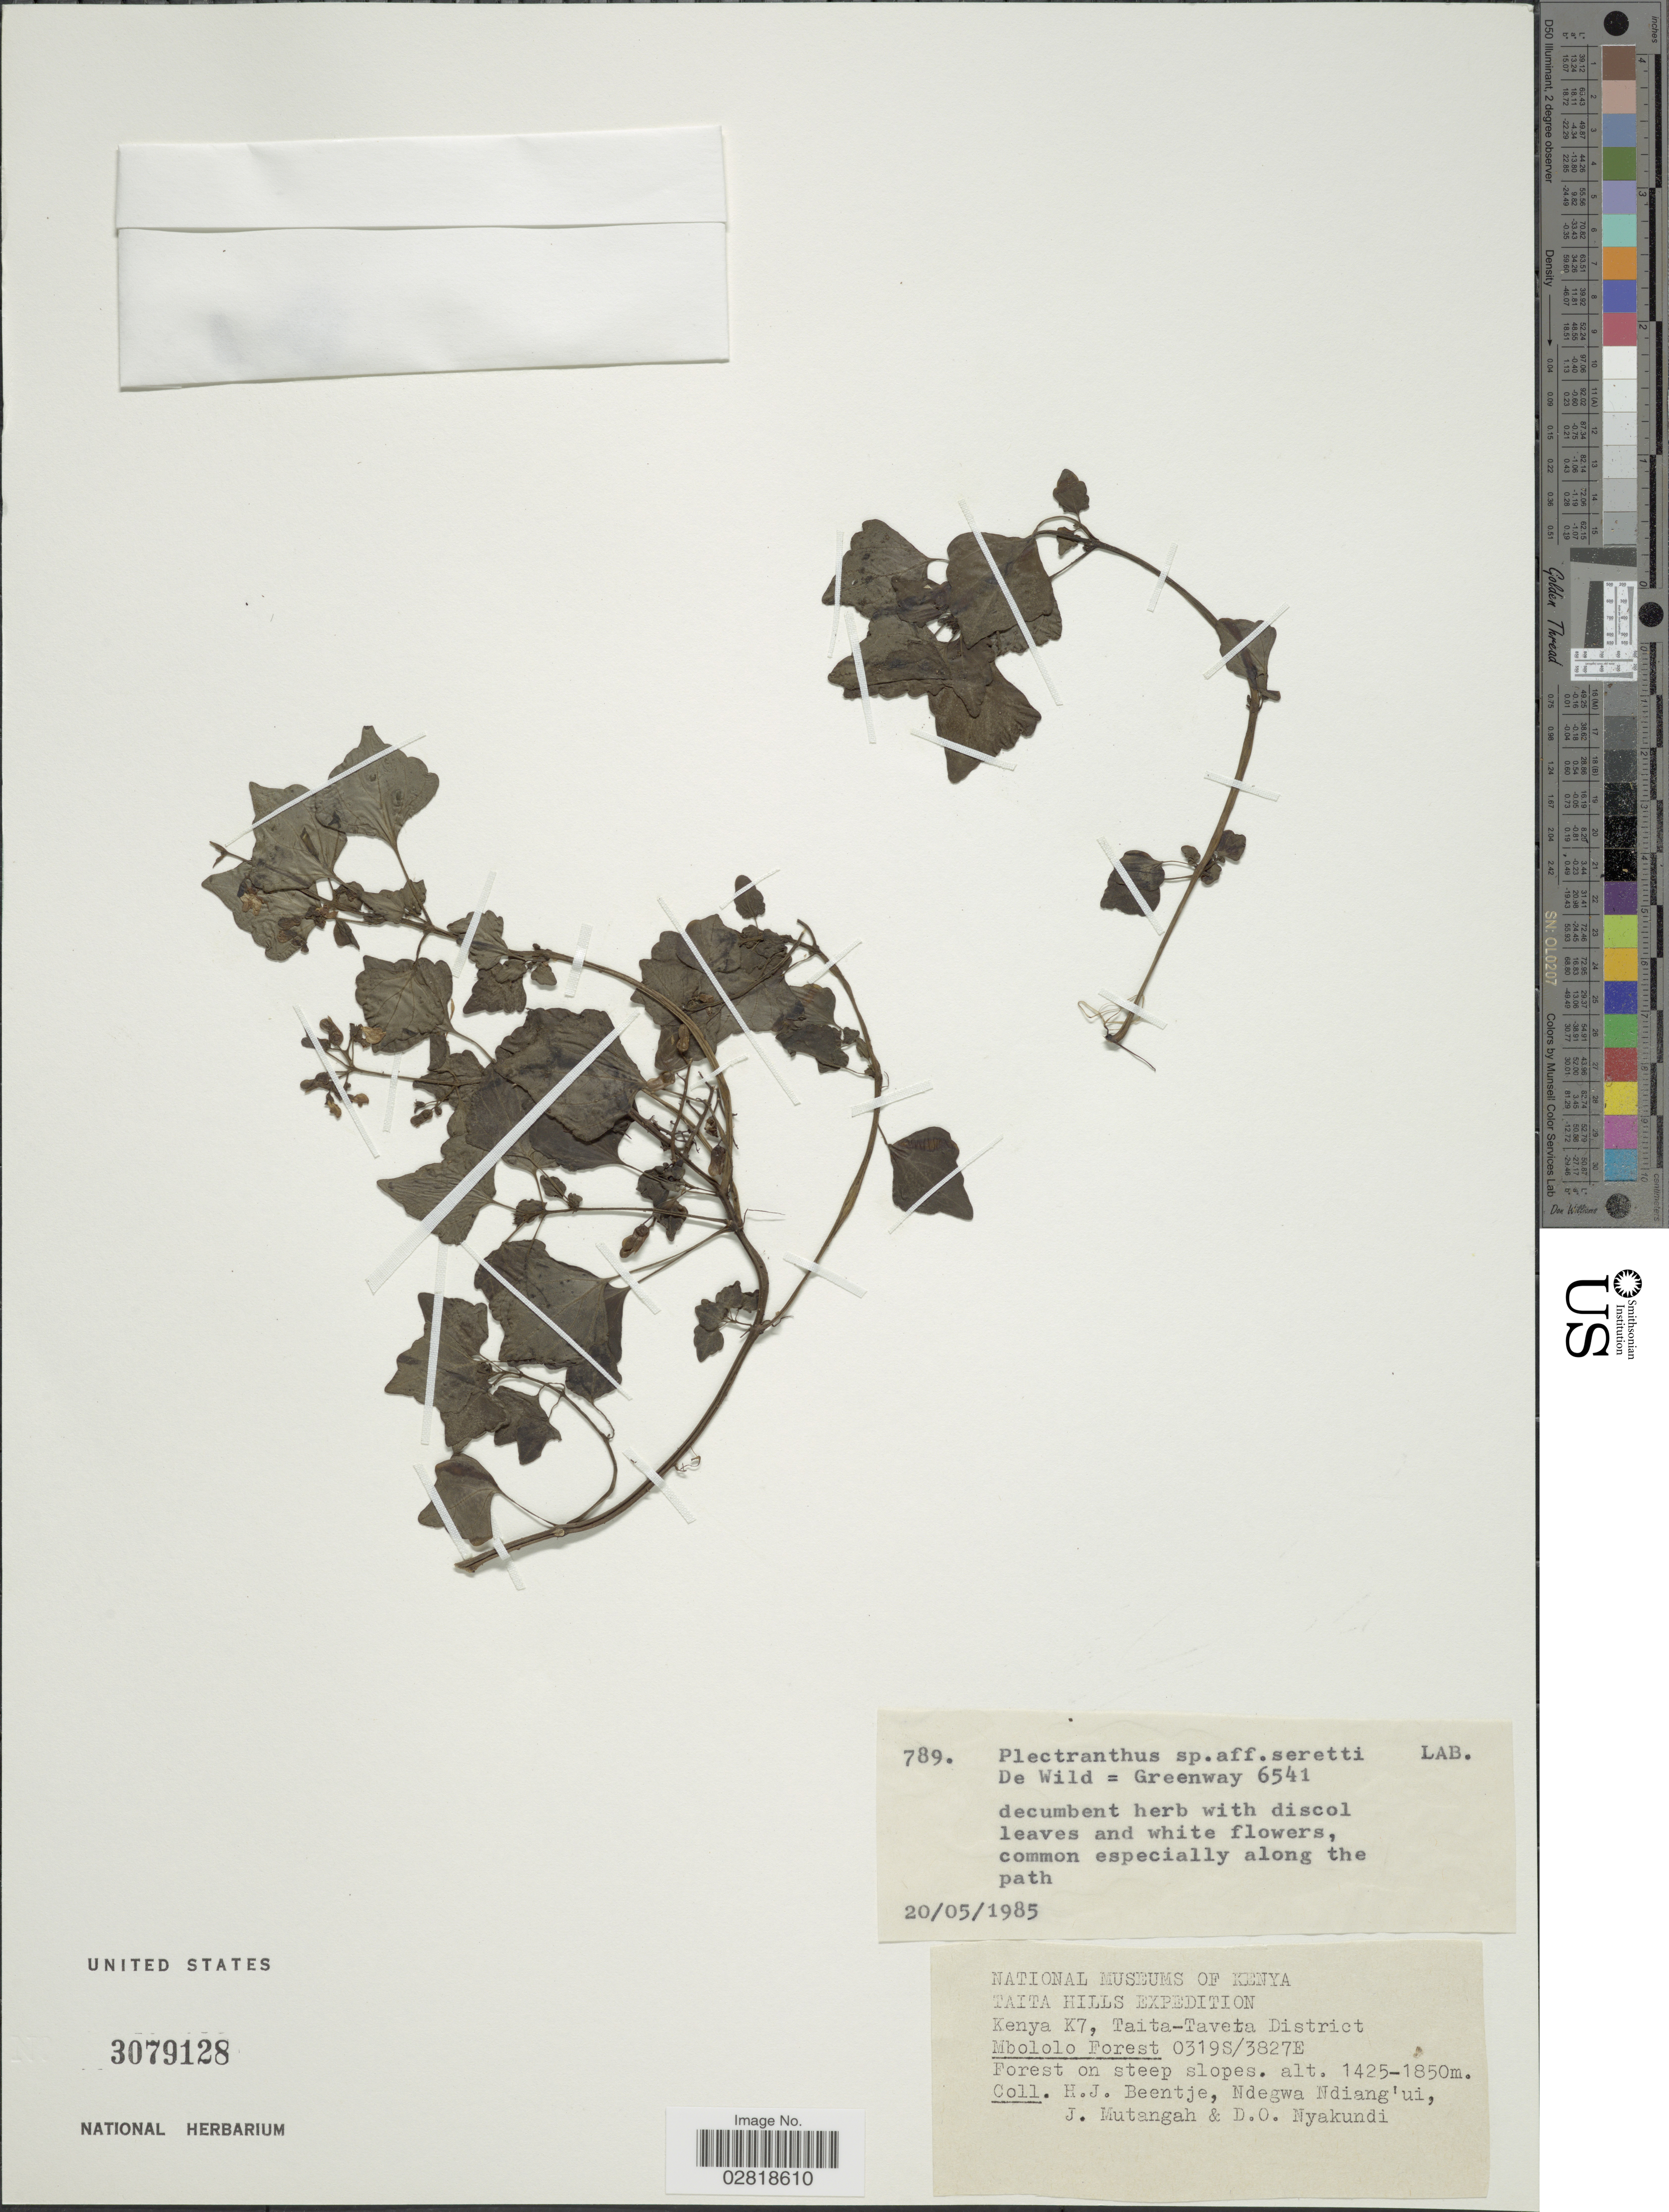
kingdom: Plantae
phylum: Tracheophyta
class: Magnoliopsida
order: Lamiales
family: Lamiaceae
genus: Plectranthus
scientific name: Plectranthus seretii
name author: (De Wild.) Vollesen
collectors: H. J. Beentje, Ndegwa Ndiang'ui, J. Mutangah & D. Nyakundi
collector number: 789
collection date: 1985-05-20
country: Kenya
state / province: Taita Taveta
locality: Taita Hills. K7, Taita-Taveta District. Mbololo Forest.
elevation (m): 1425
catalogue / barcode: US 3079128